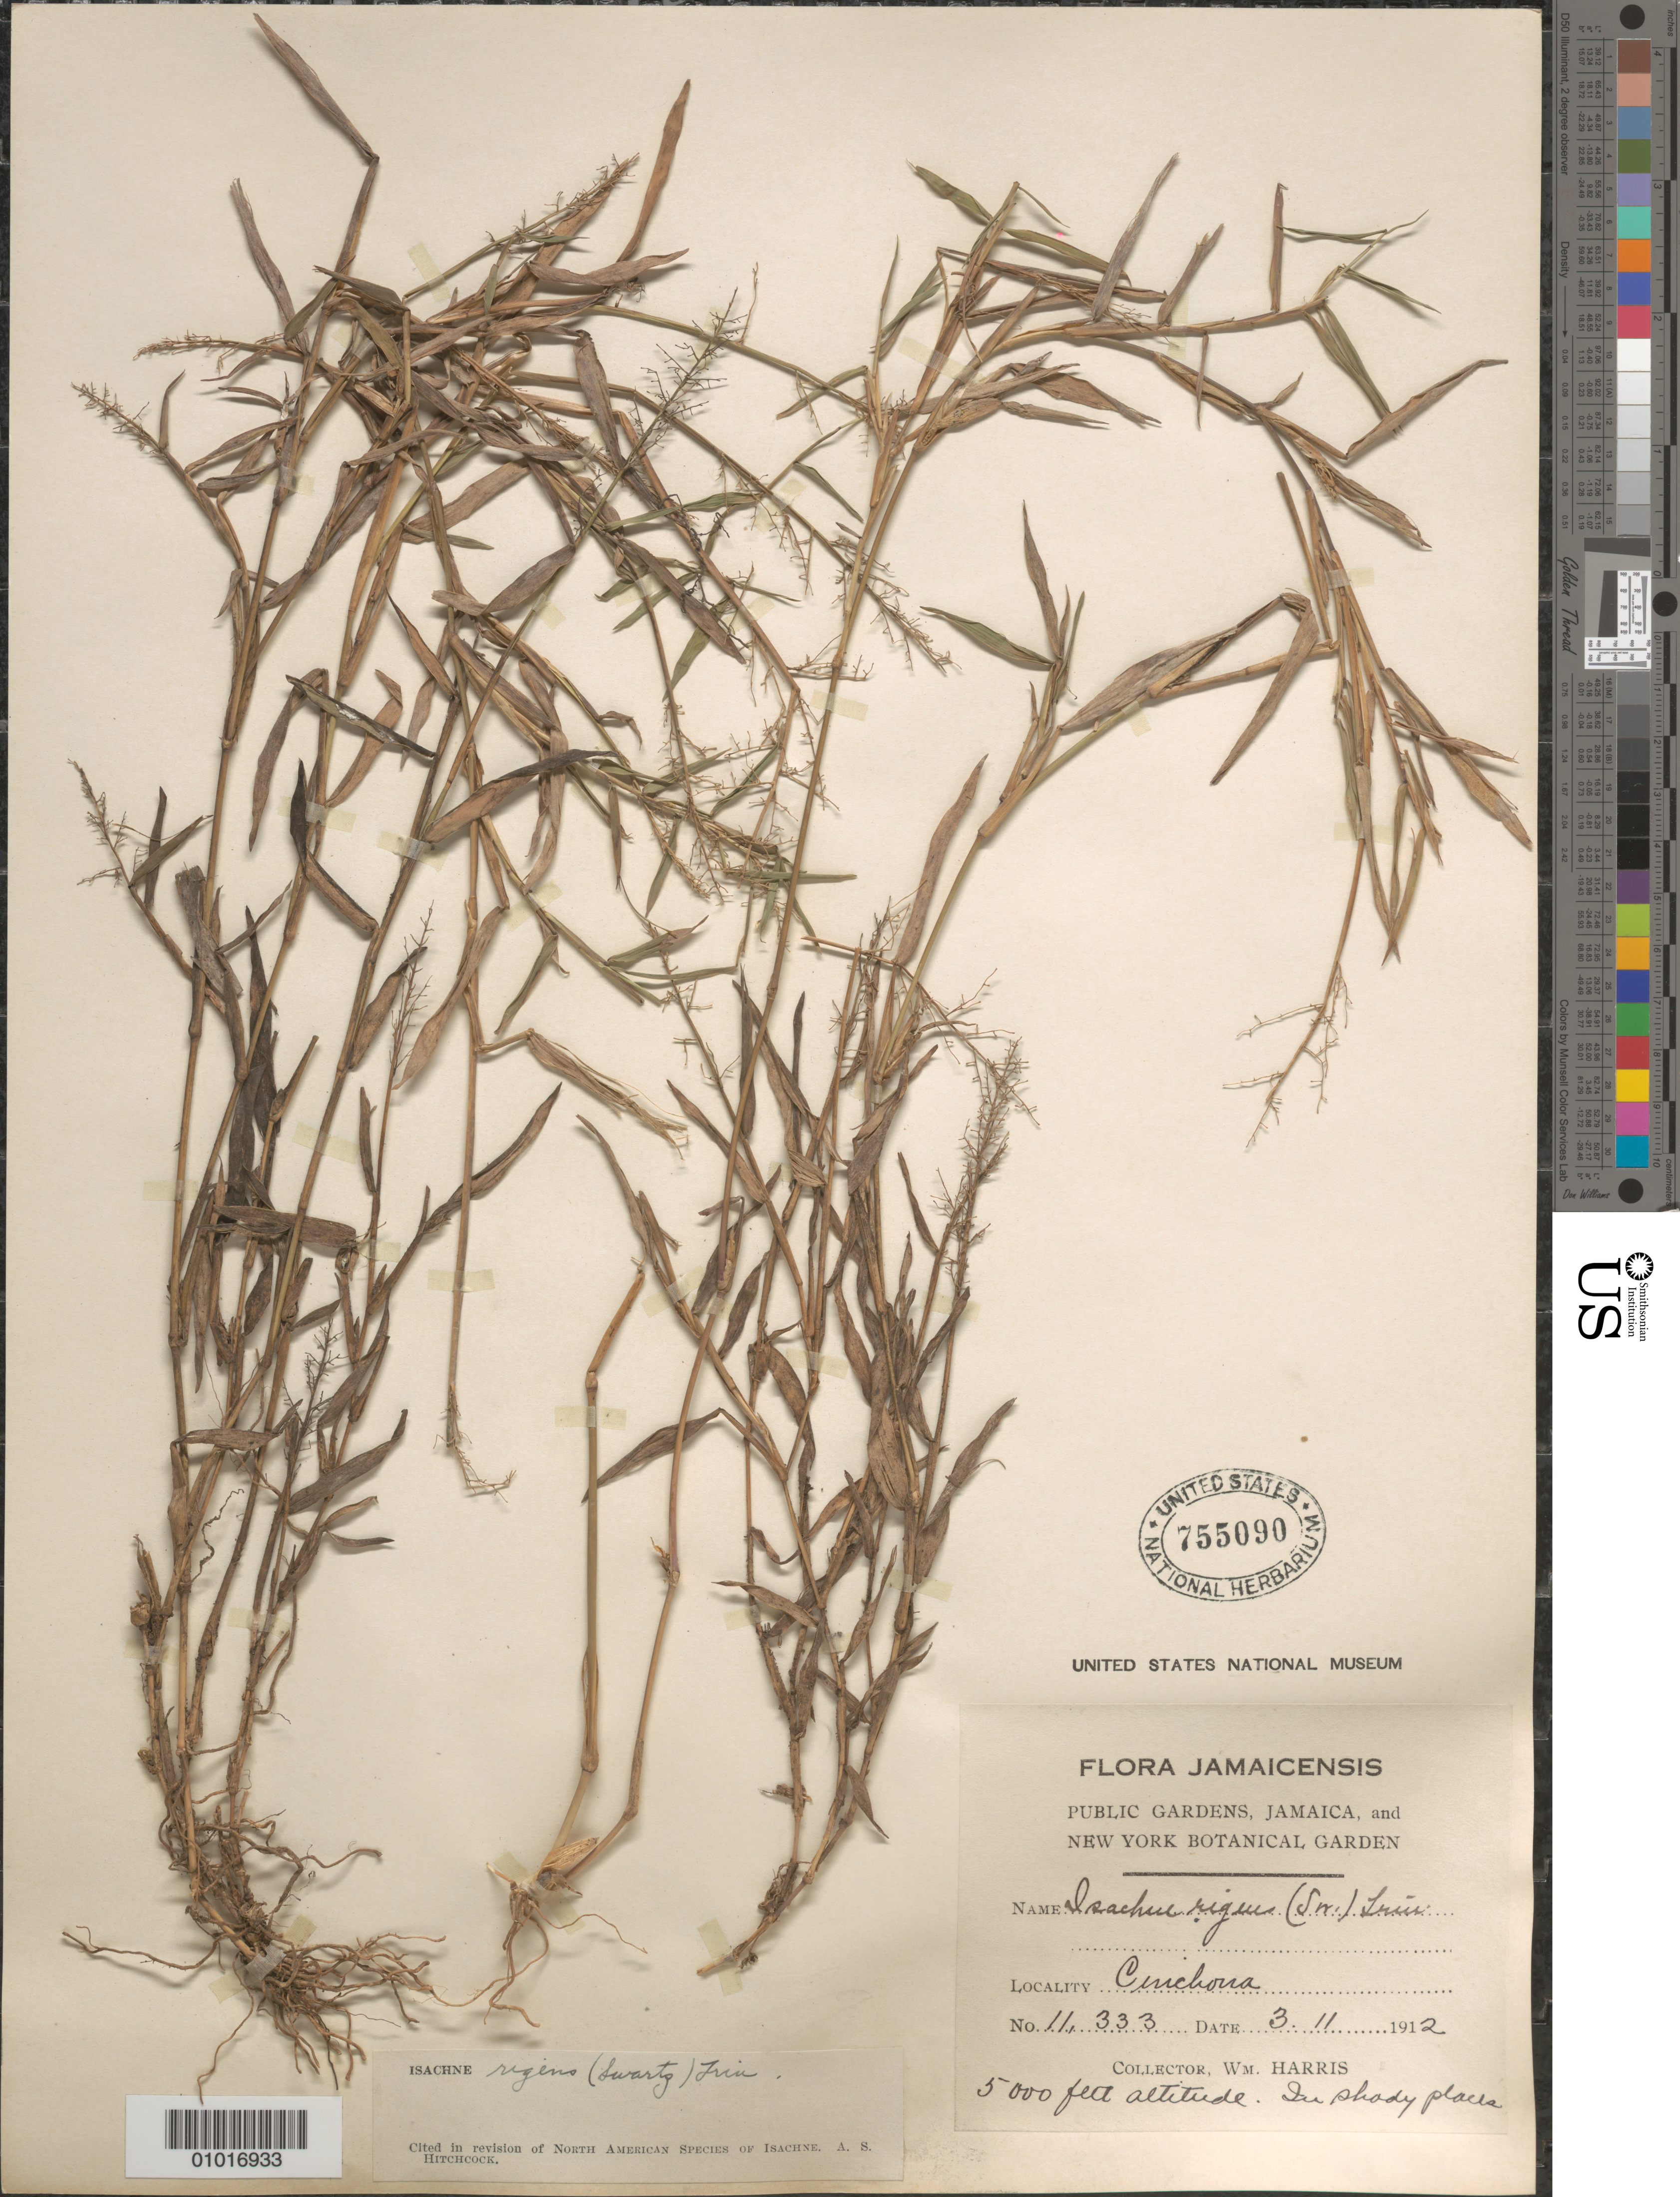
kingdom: Plantae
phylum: Tracheophyta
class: Liliopsida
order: Poales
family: Poaceae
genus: Isachne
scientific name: Isachne rigens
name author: (Sw.) Trin.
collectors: W. H. Harris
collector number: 11333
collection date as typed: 03 Nov 1912 or 11 Mar 1912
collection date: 1912-03-11 or 1912-11-03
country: Jamaica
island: Jamaica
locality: Cinchona in shady place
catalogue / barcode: US 755090